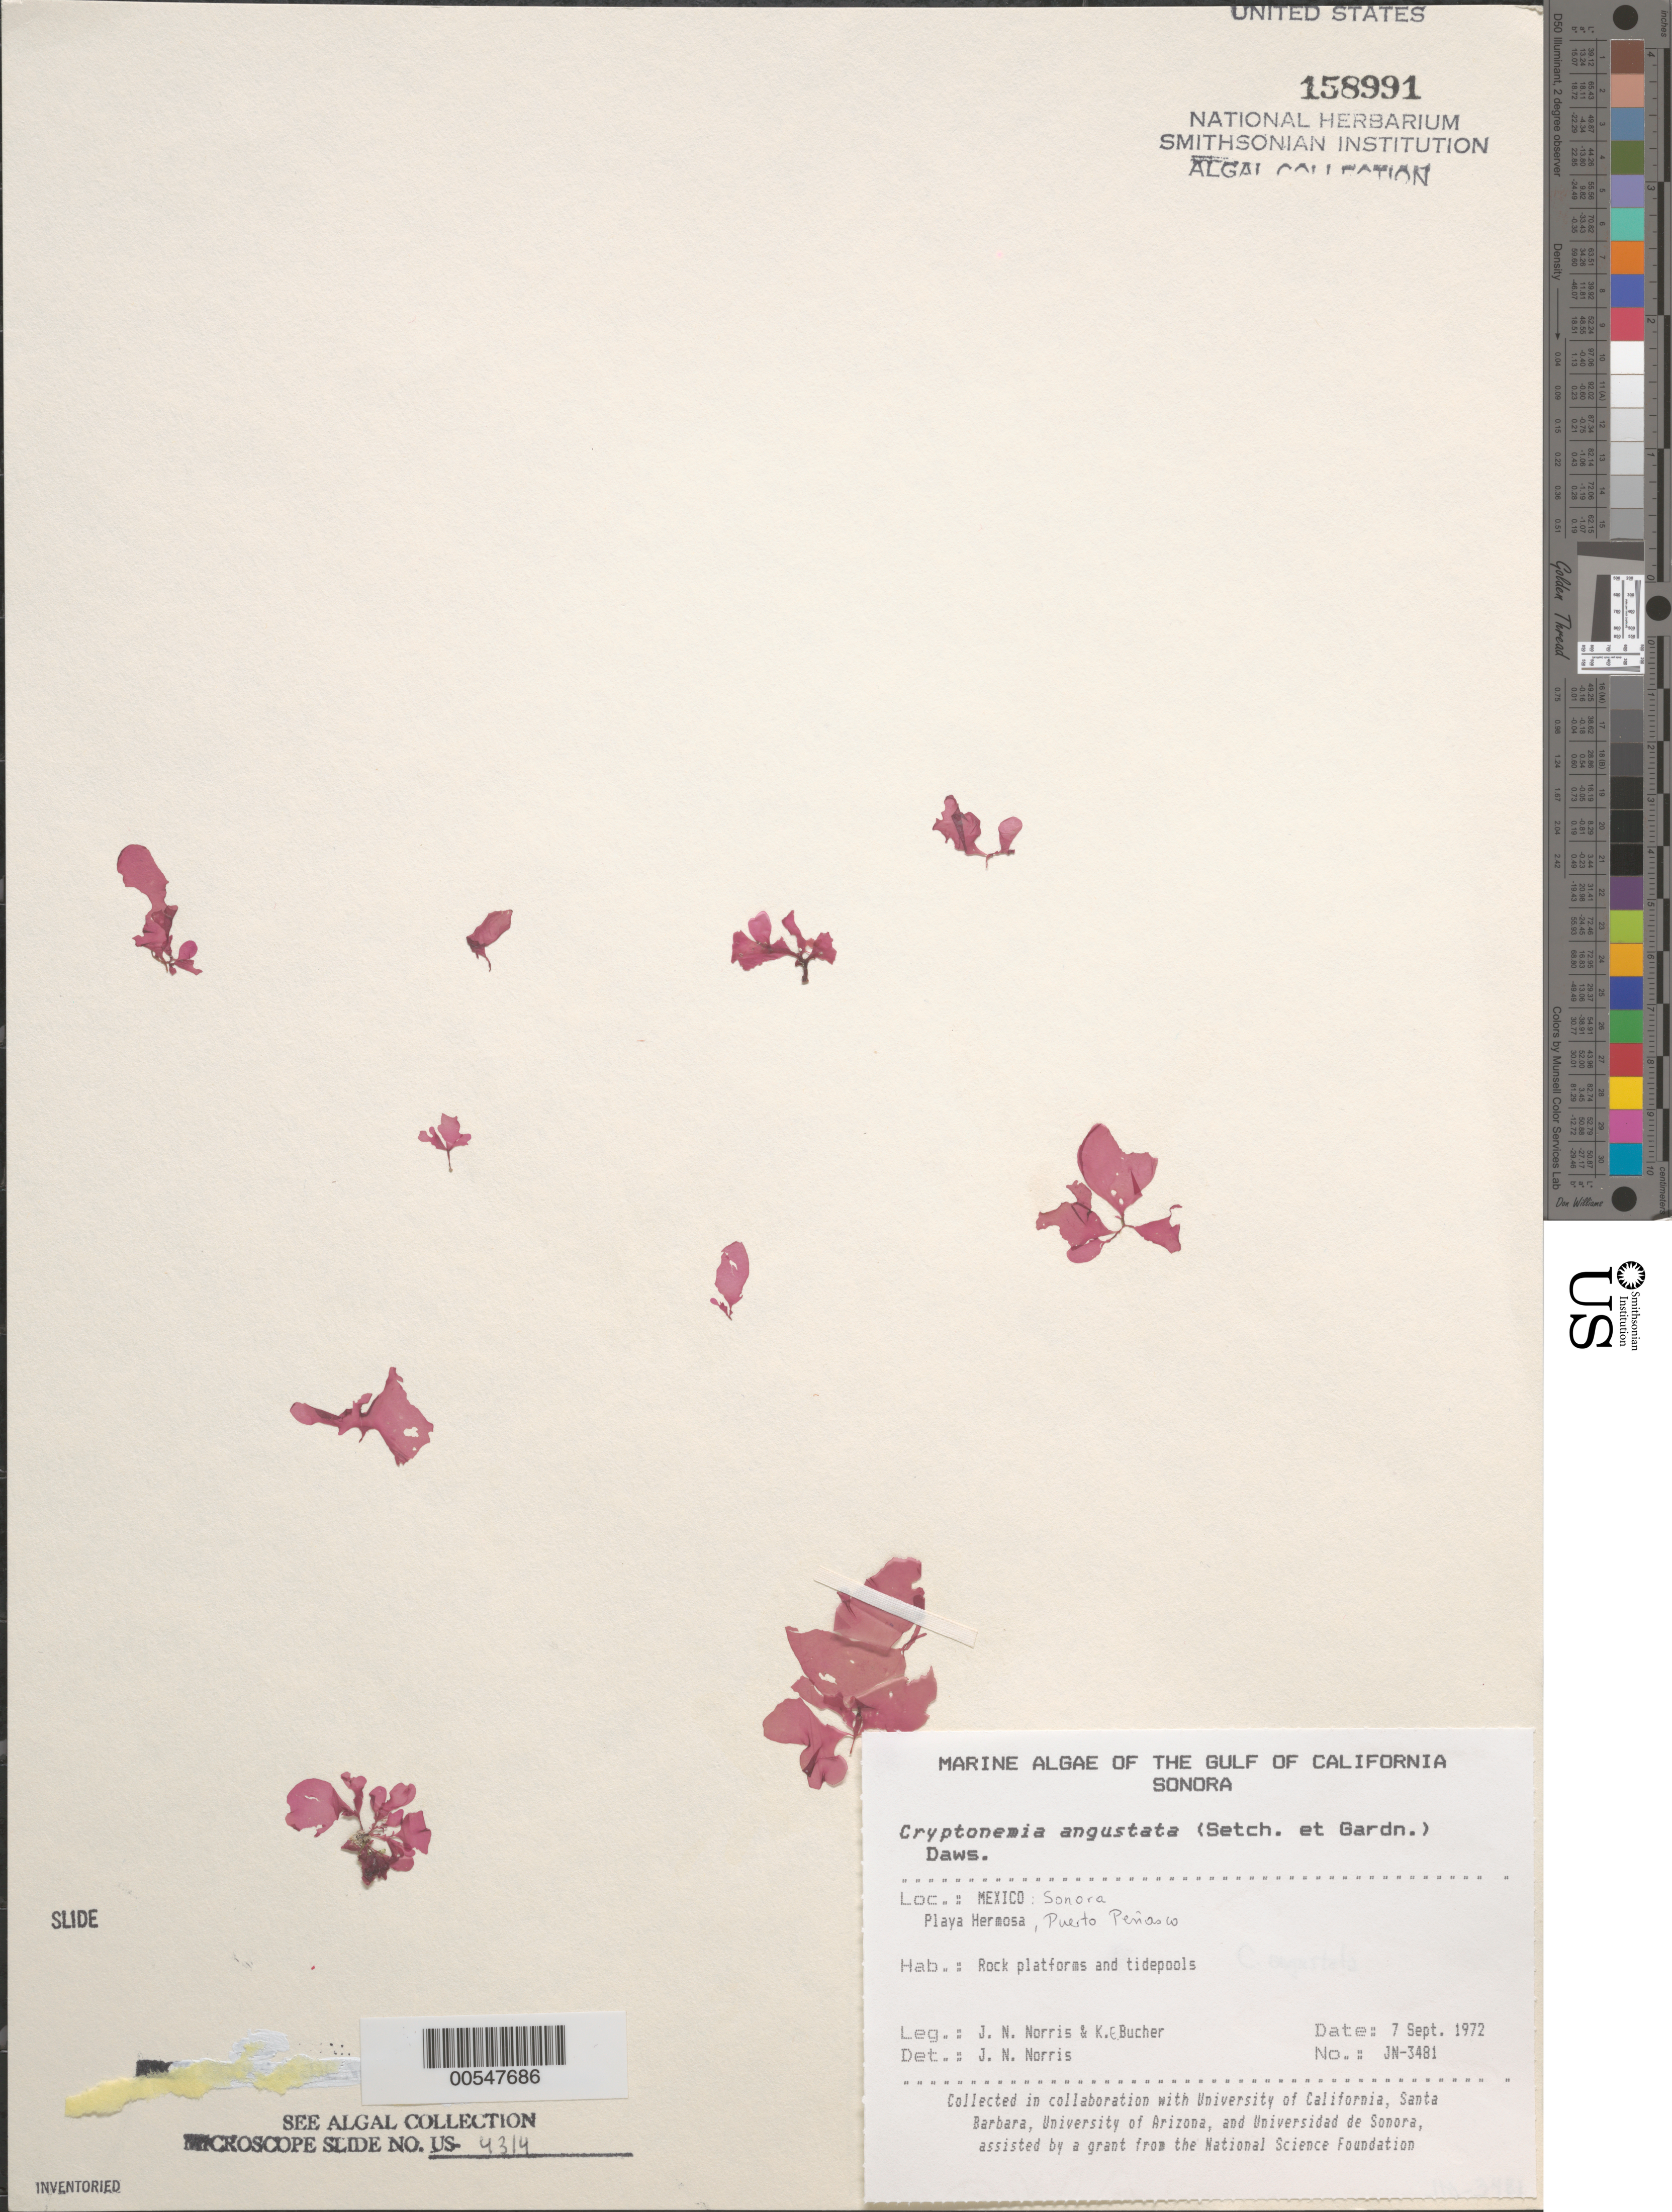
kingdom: Plantae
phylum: Rhodophyta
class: Florideophyceae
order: Halymeniales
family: Halymeniaceae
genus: Cryptonemia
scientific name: Cryptonemia angustata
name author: Okamura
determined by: Norris, James N.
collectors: J. N. Norris & K. E. Bucher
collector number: JN-3481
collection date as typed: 07 Sep 1972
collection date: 1972-09-07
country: Mexico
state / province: Sonora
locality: Playa Hermosa, Puerto Penasco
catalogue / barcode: US 158991